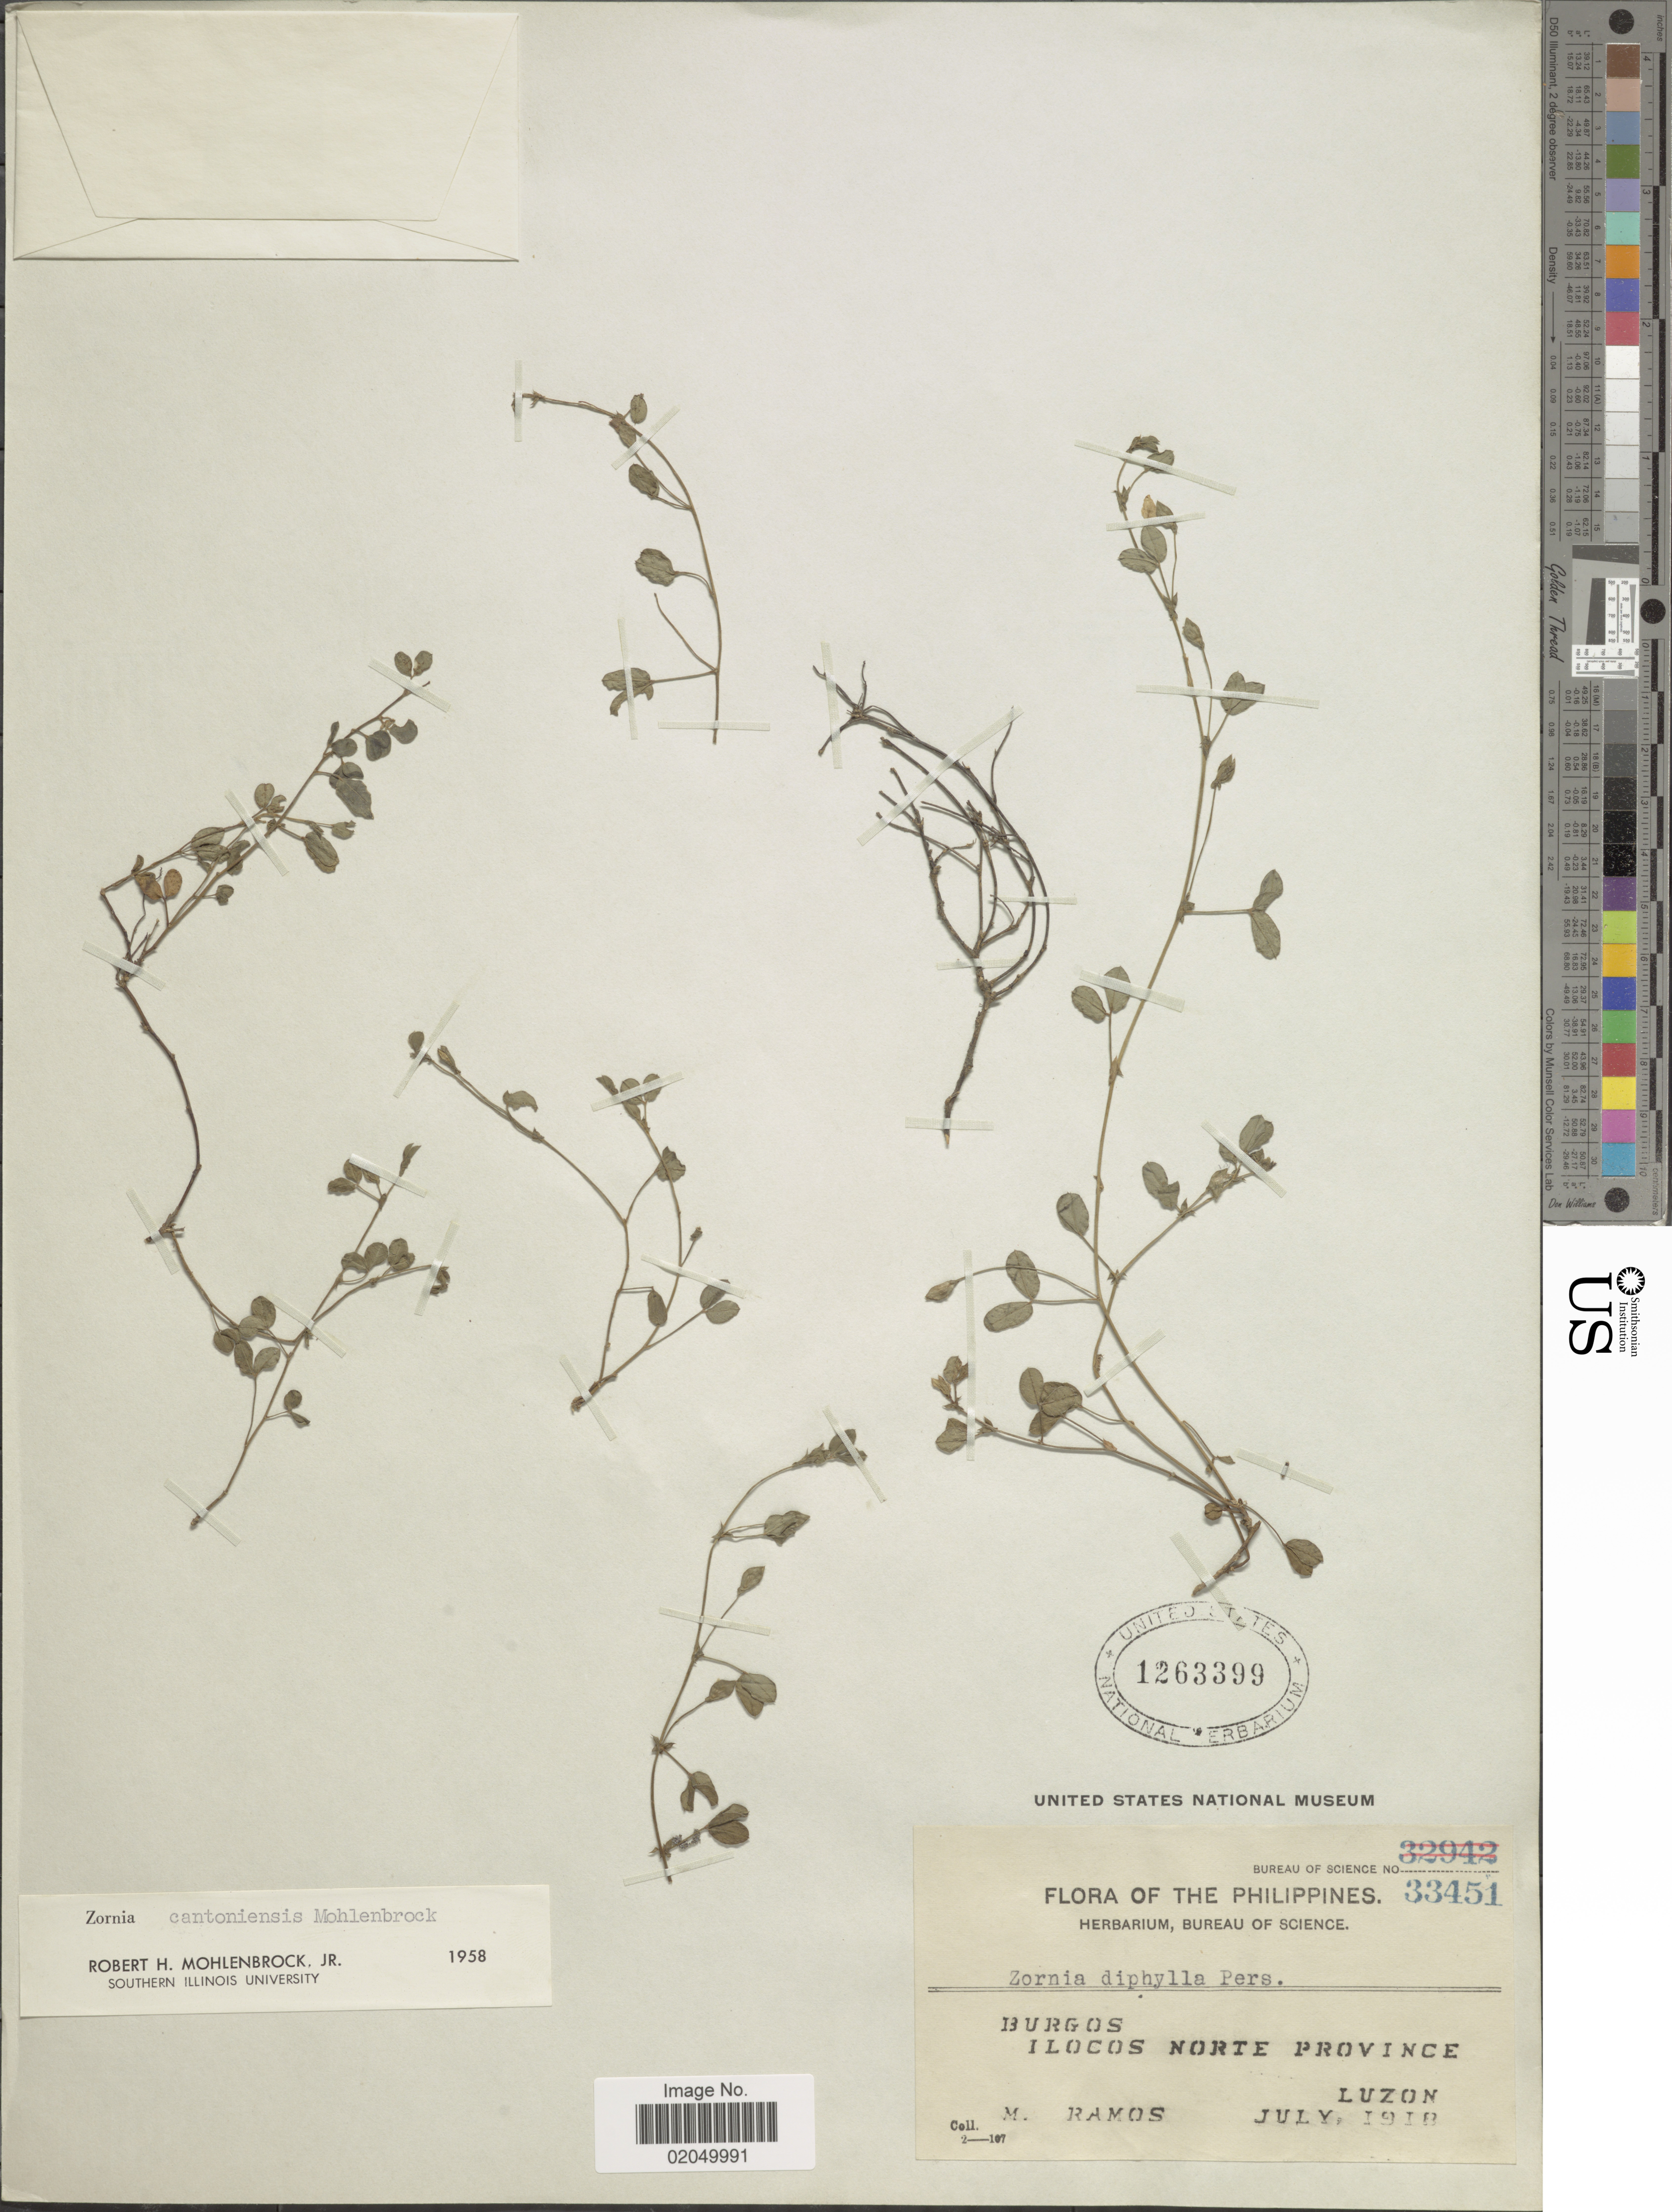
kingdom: Plantae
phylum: Tracheophyta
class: Magnoliopsida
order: Fabales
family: Fabaceae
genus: Zornia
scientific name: Zornia cantoniensis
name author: Mohlenbr.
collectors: M. Ramos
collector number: Bureau of Science 33451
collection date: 1918-07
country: Philippines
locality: Burgos Ilocos Northe Province, Luzon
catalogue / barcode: US 1263399